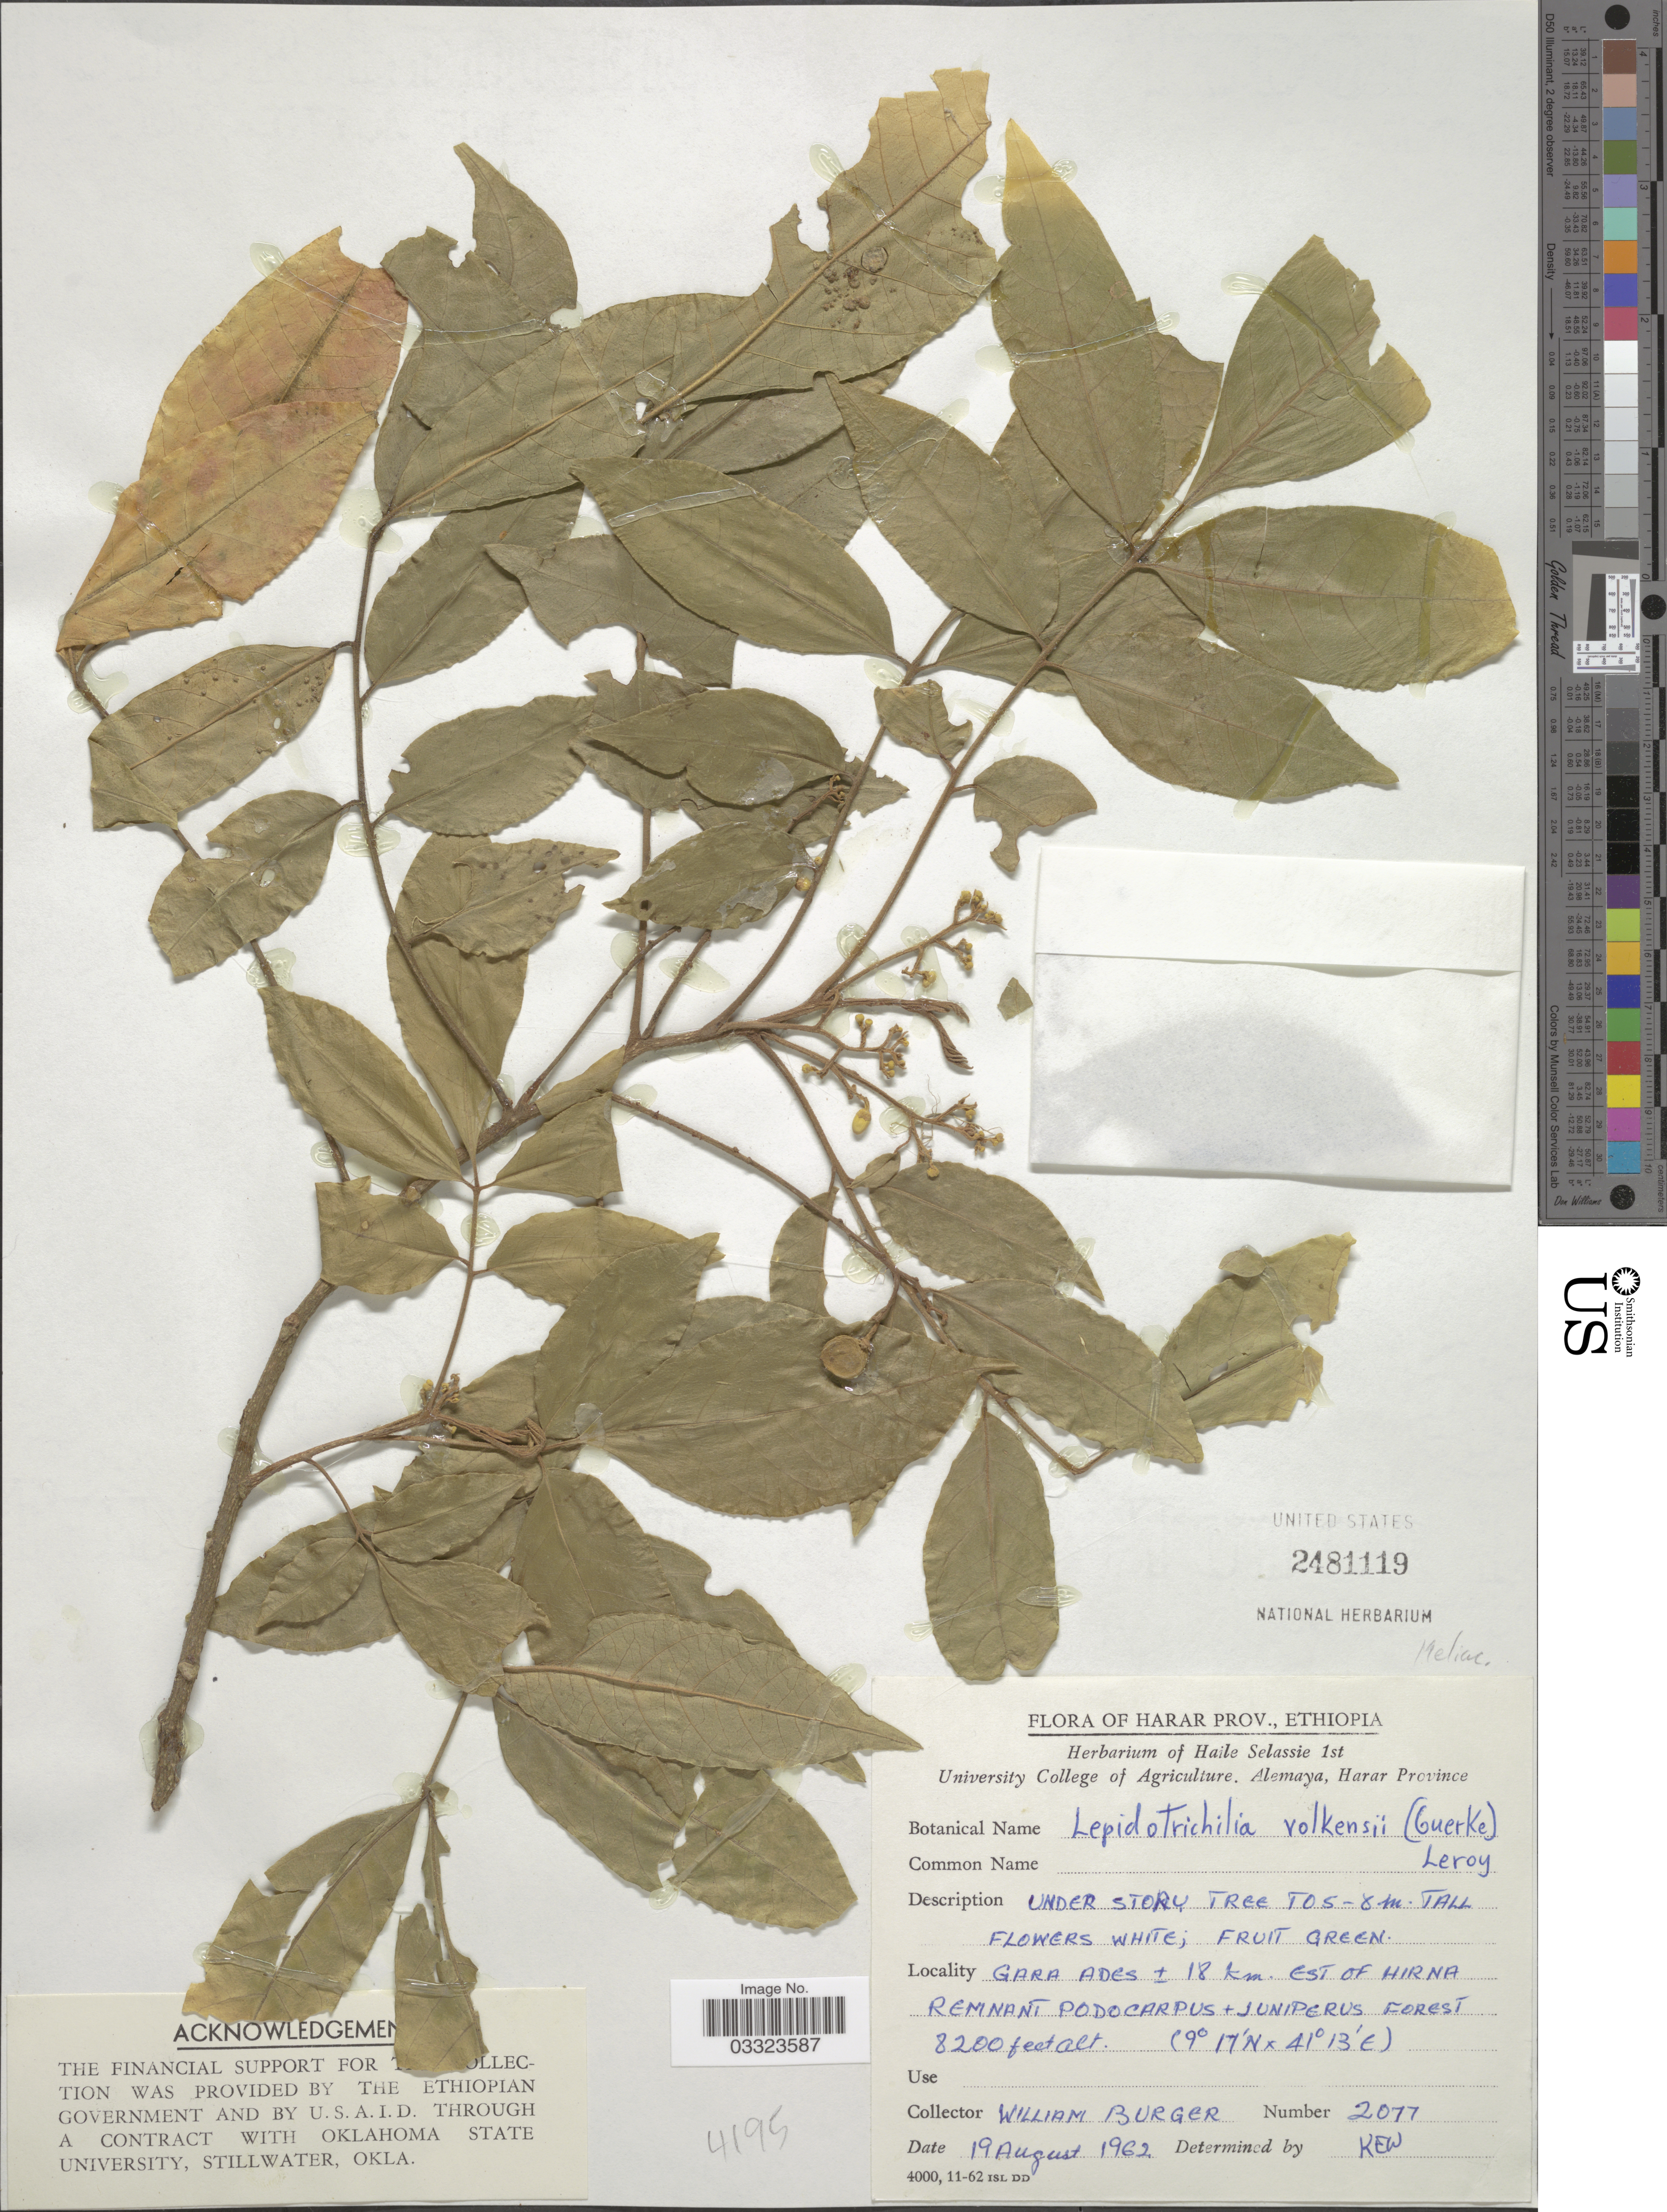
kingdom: Plantae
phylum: Tracheophyta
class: Magnoliopsida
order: Sapindales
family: Meliaceae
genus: Lepidotrichilia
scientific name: Lepidotrichilia volkensii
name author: (Gürke) J.-F. Leroy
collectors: W. Burger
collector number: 2077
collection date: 1962-08-19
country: Ethiopia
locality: Harar Prov. Gara Ades ± 18 km. Est of Hirna.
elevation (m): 2499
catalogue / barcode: US 2481119